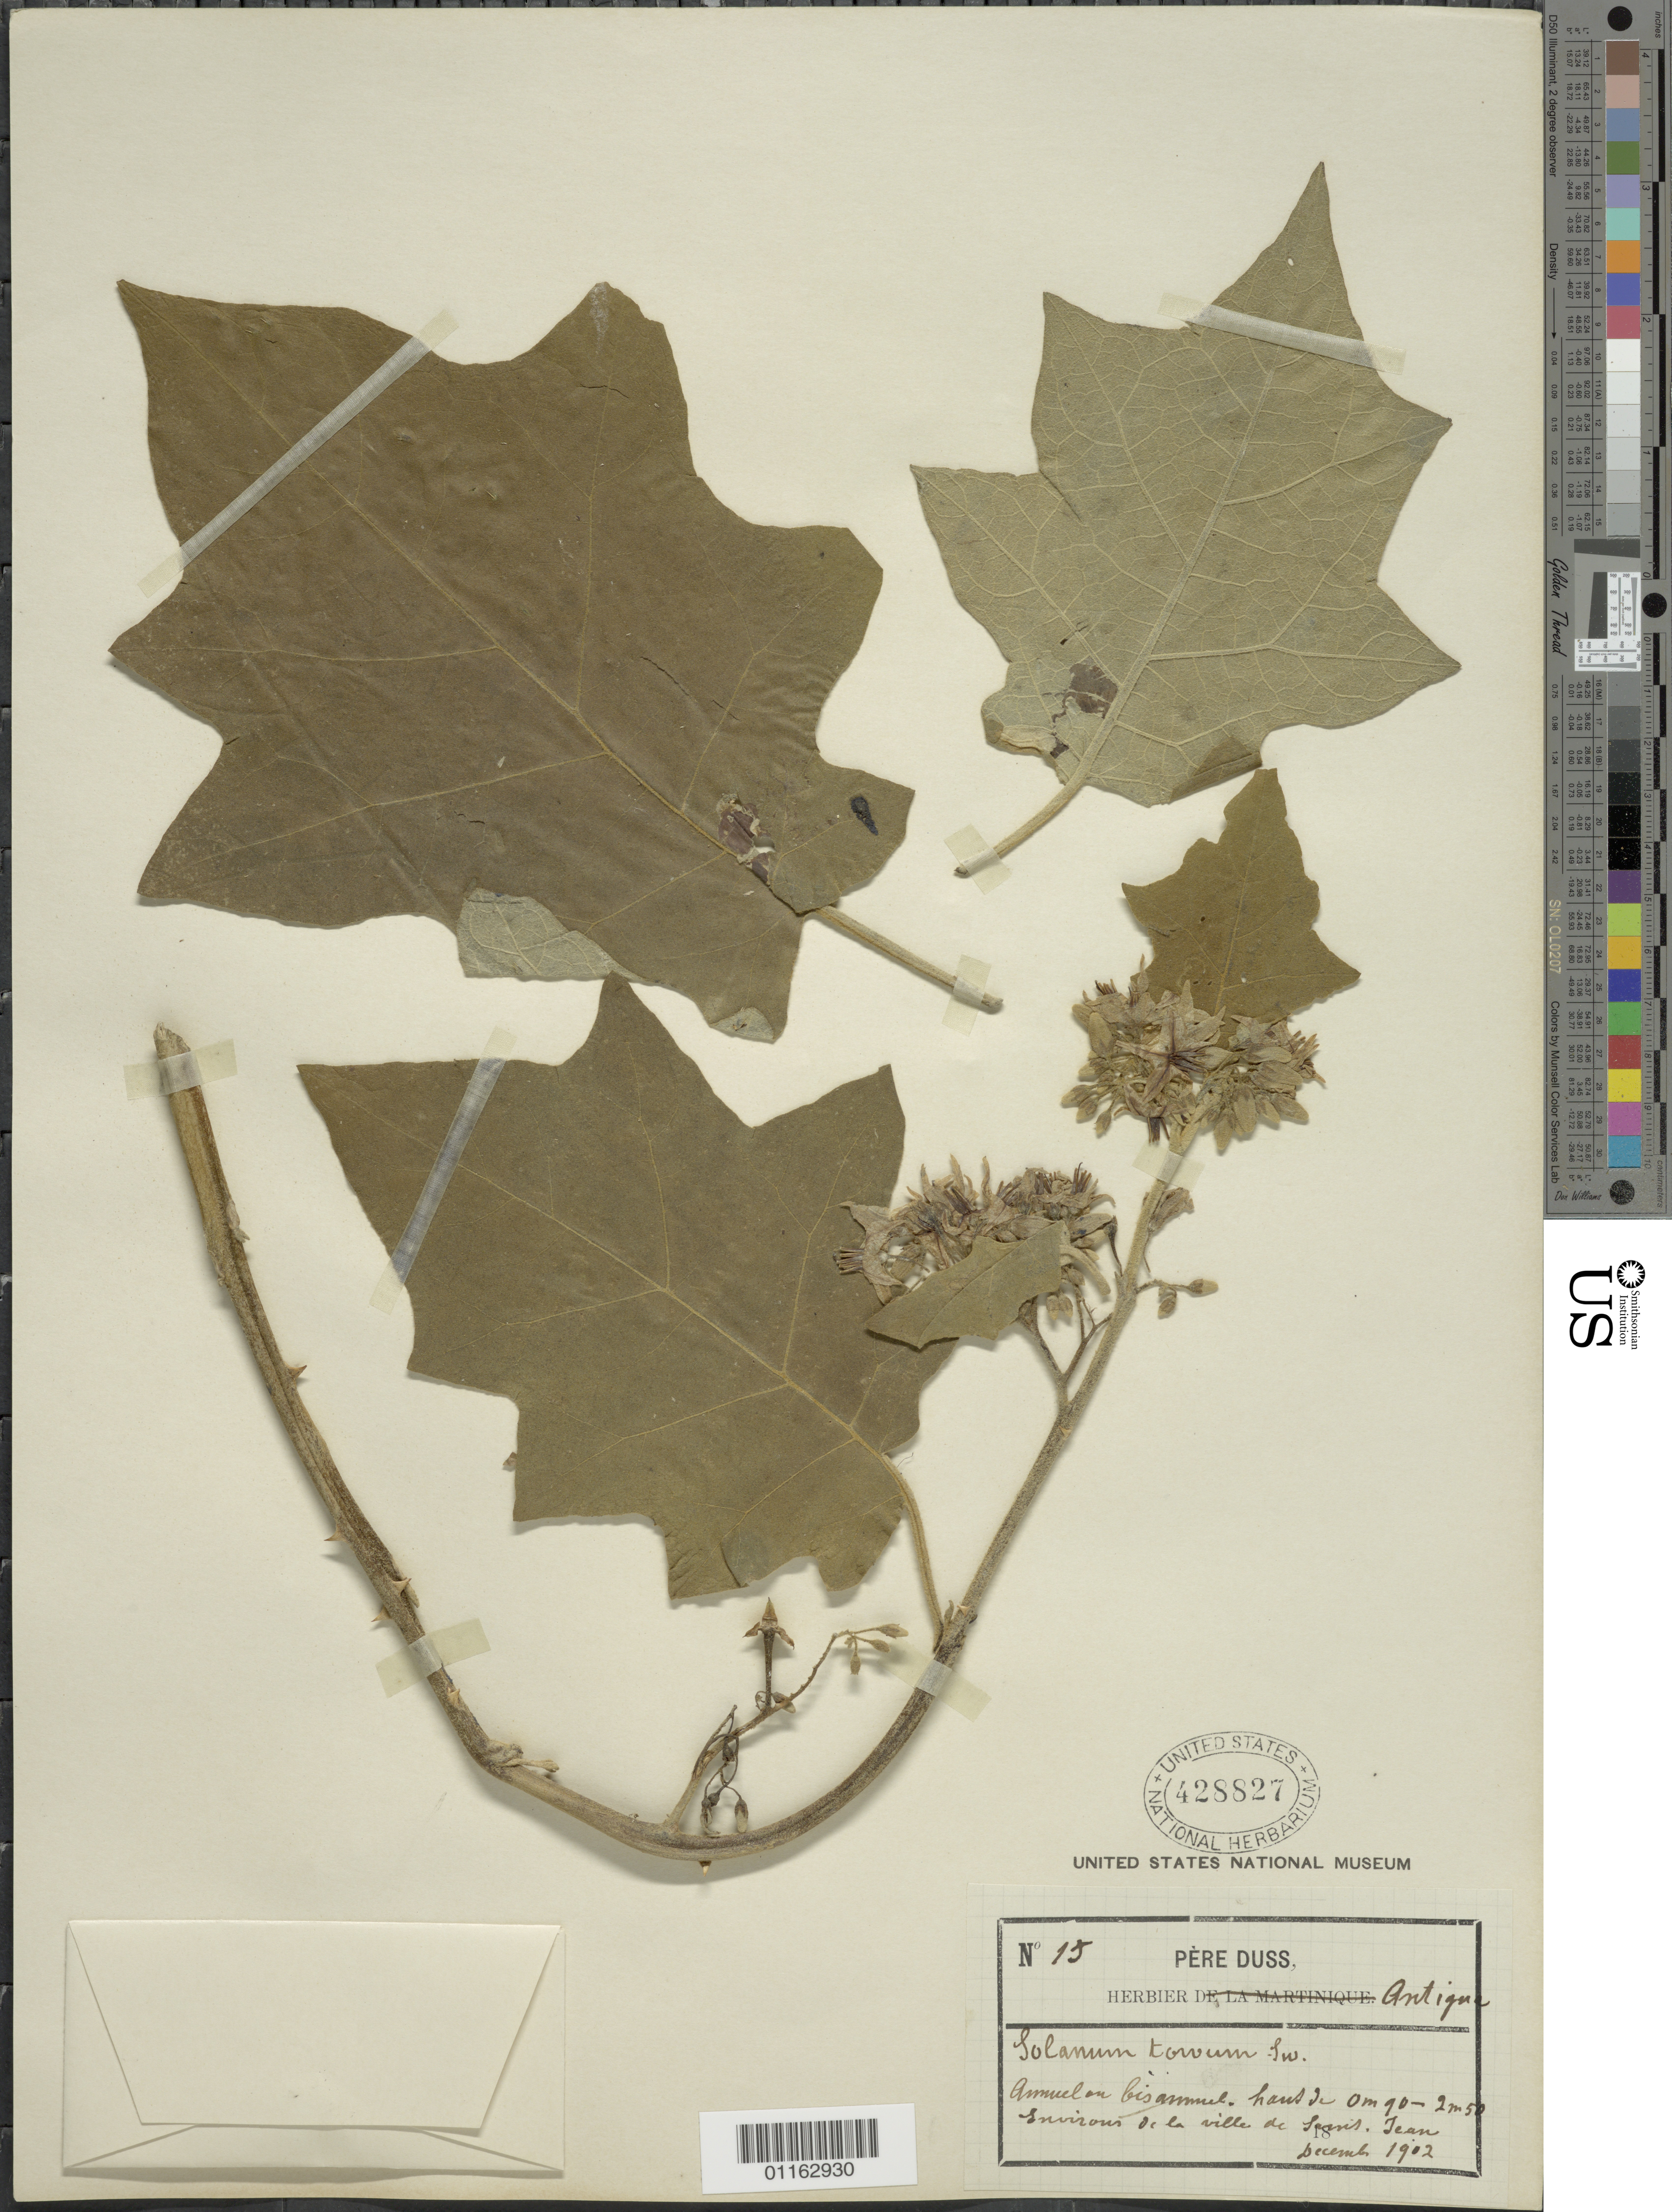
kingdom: Plantae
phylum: Tracheophyta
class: Magnoliopsida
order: Solanales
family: Solanaceae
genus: Solanum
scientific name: Solanum torvum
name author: Sw.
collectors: Père Duss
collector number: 15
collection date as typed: Dec 1902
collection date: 1902-12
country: Antigua and Barbuda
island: Leeward Is.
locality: Ville de Louis Jean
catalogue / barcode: US 428827